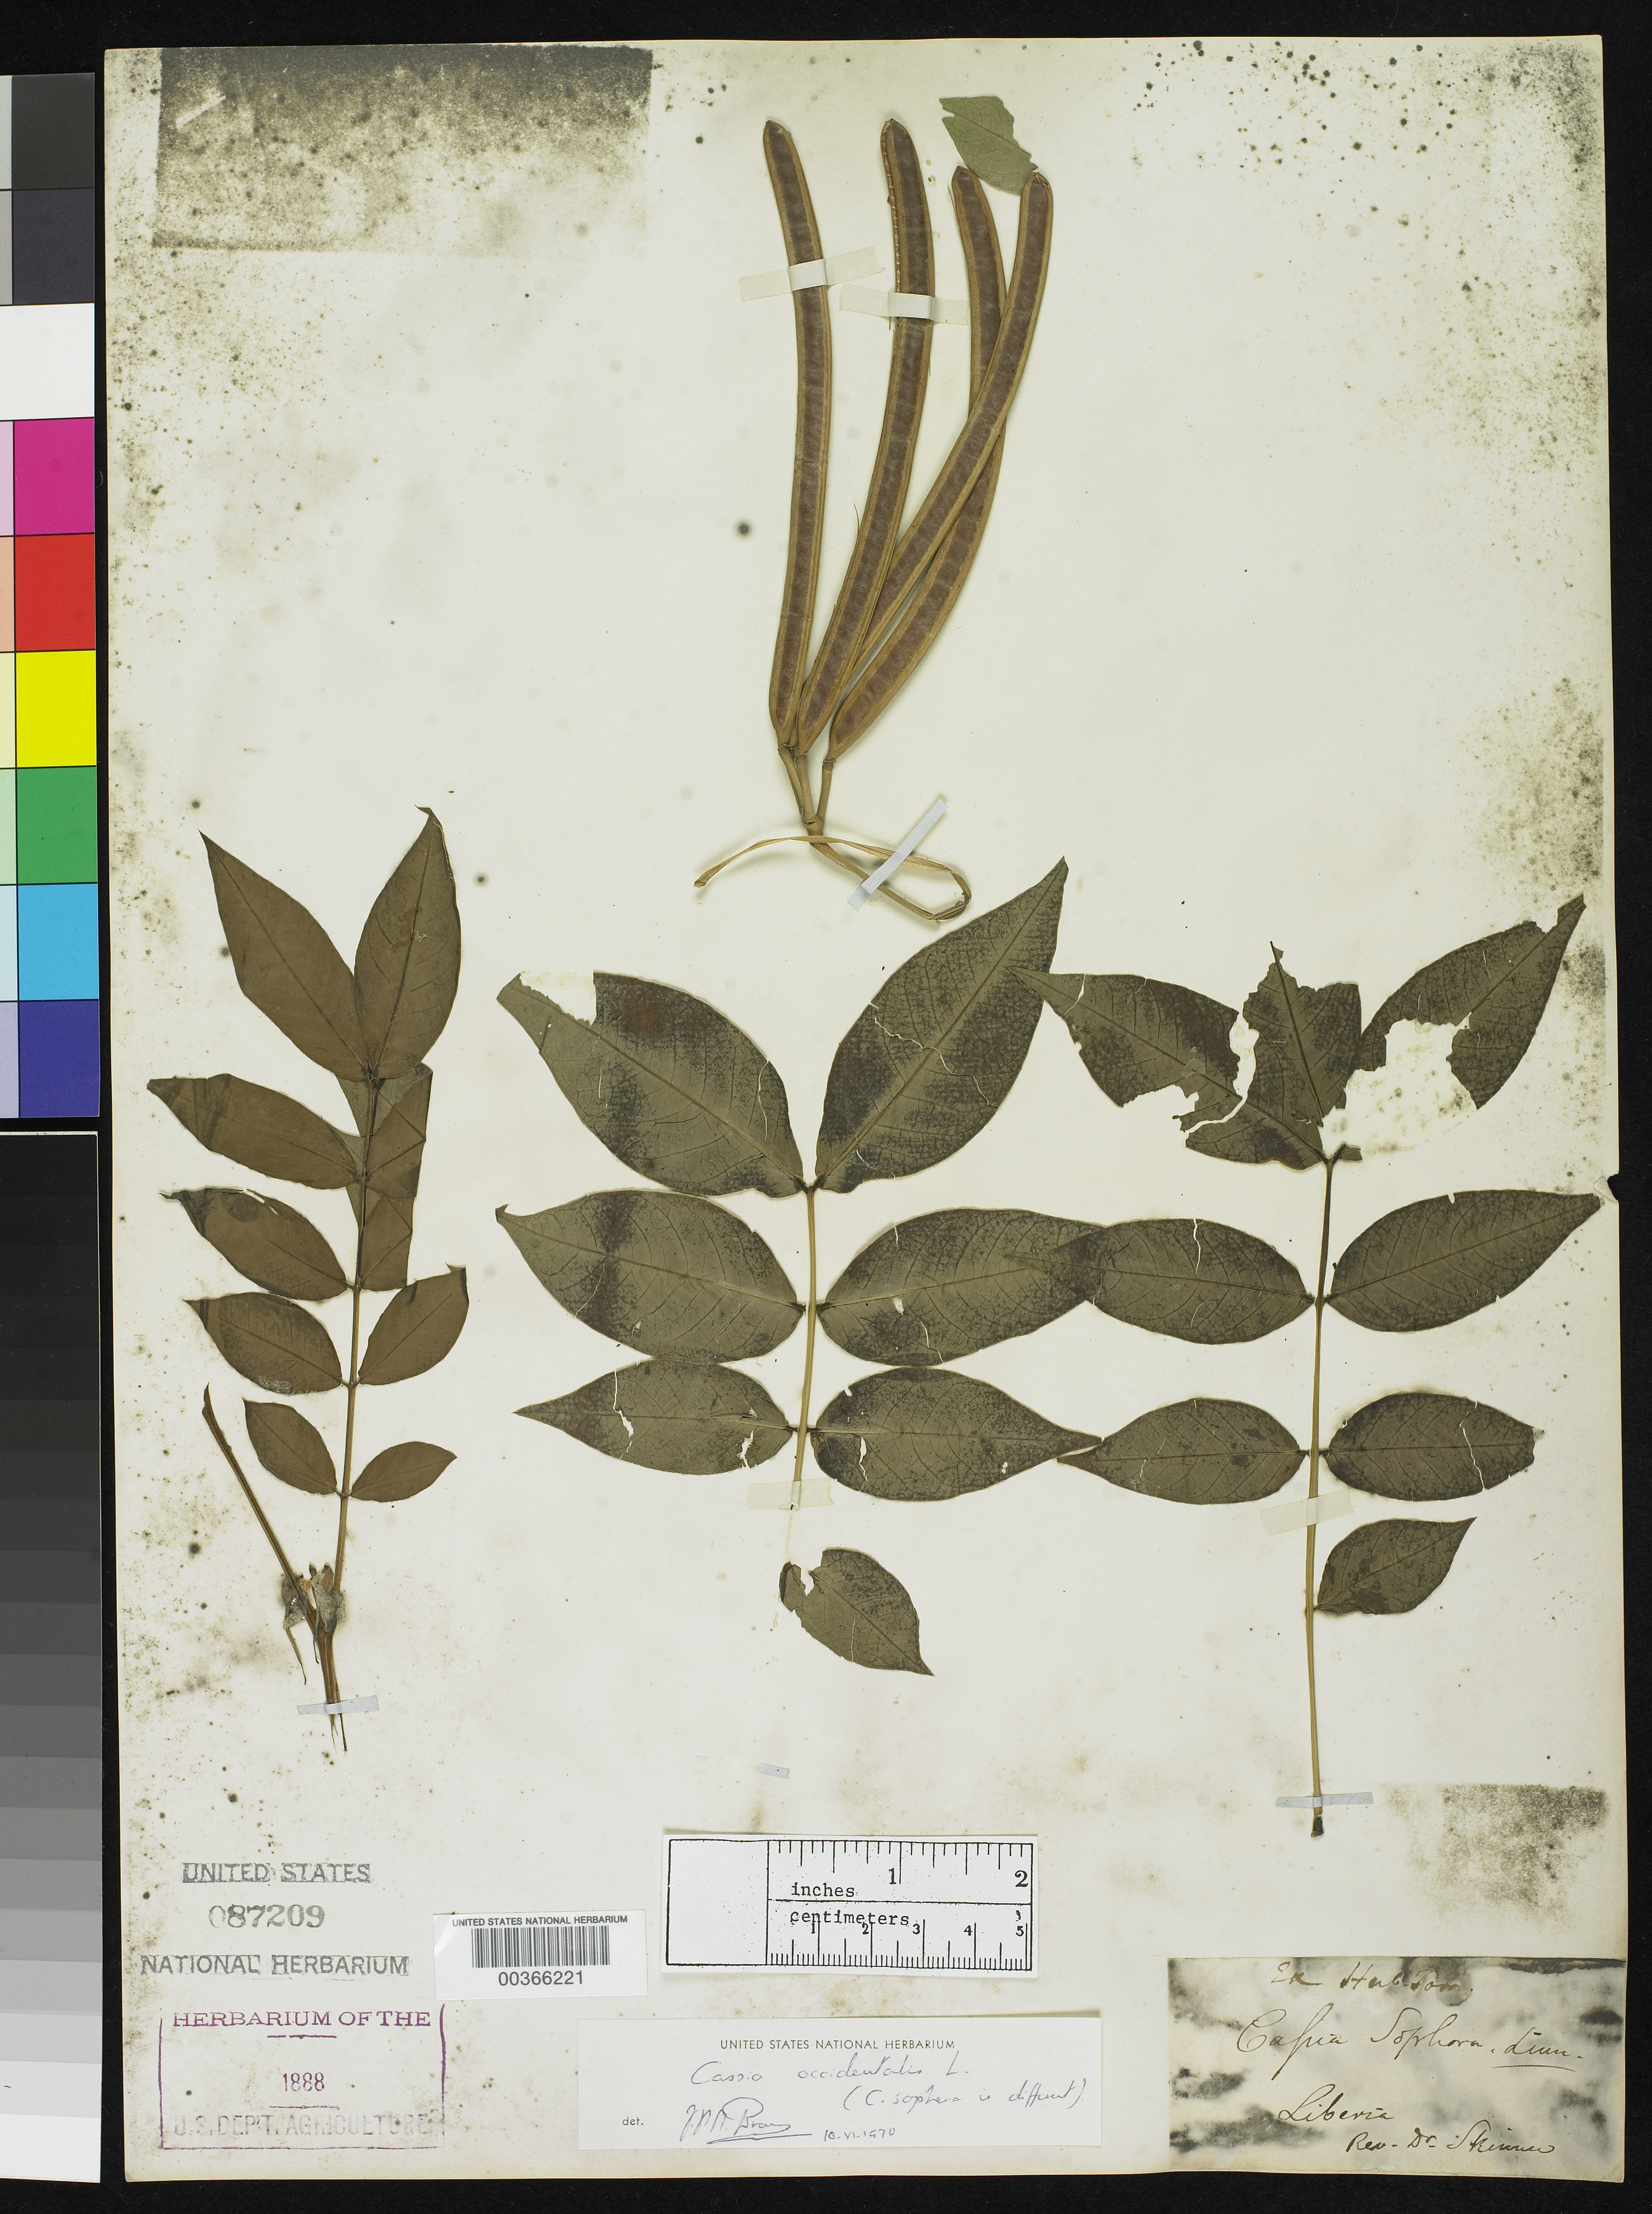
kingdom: Plantae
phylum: Tracheophyta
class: Magnoliopsida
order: Fabales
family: Fabaceae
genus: Senna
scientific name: Senna occidentalis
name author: (L.) Link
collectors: -. Skinner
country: Liberia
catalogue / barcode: US 87209